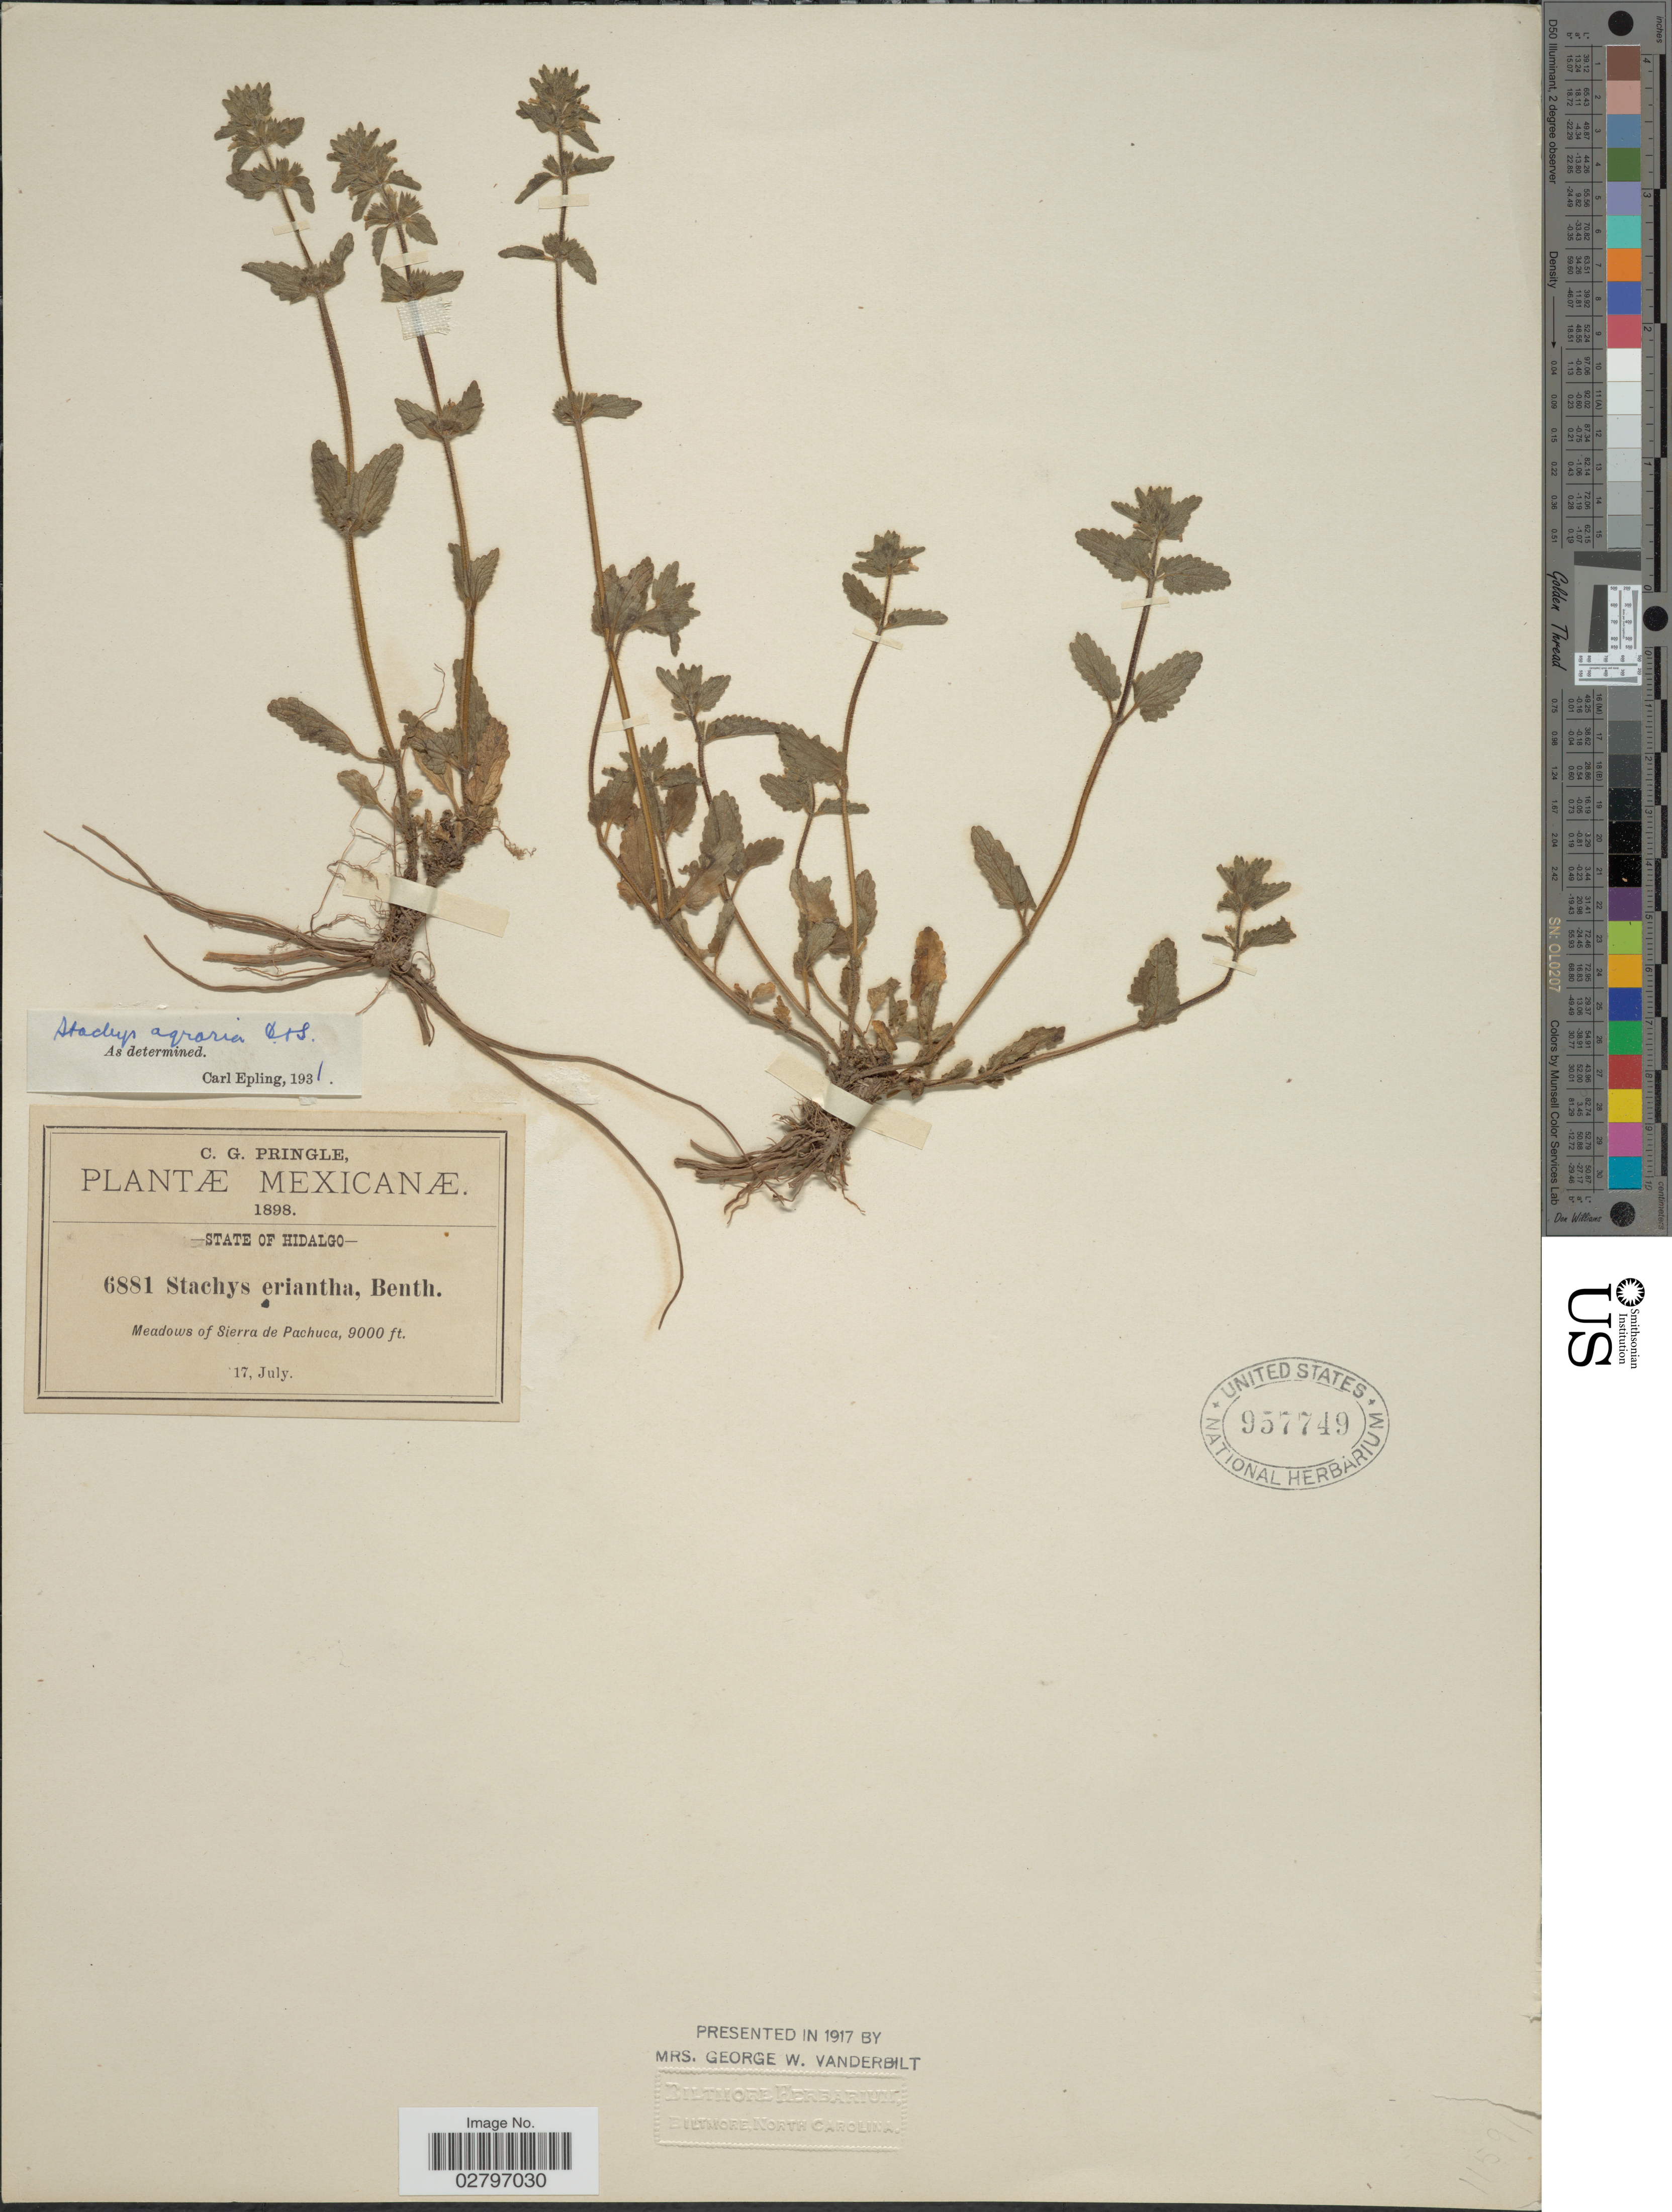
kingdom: Plantae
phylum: Tracheophyta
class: Magnoliopsida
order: Lamiales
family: Lamiaceae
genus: Stachys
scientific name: Stachys agraria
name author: Schltdl. & Cham.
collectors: C. G. Pringle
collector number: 6881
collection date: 1898-07-17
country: Mexico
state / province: Hidalgo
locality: State of Hidalgo, Meadows of Sierra de Pachuca.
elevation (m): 2743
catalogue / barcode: US 957749